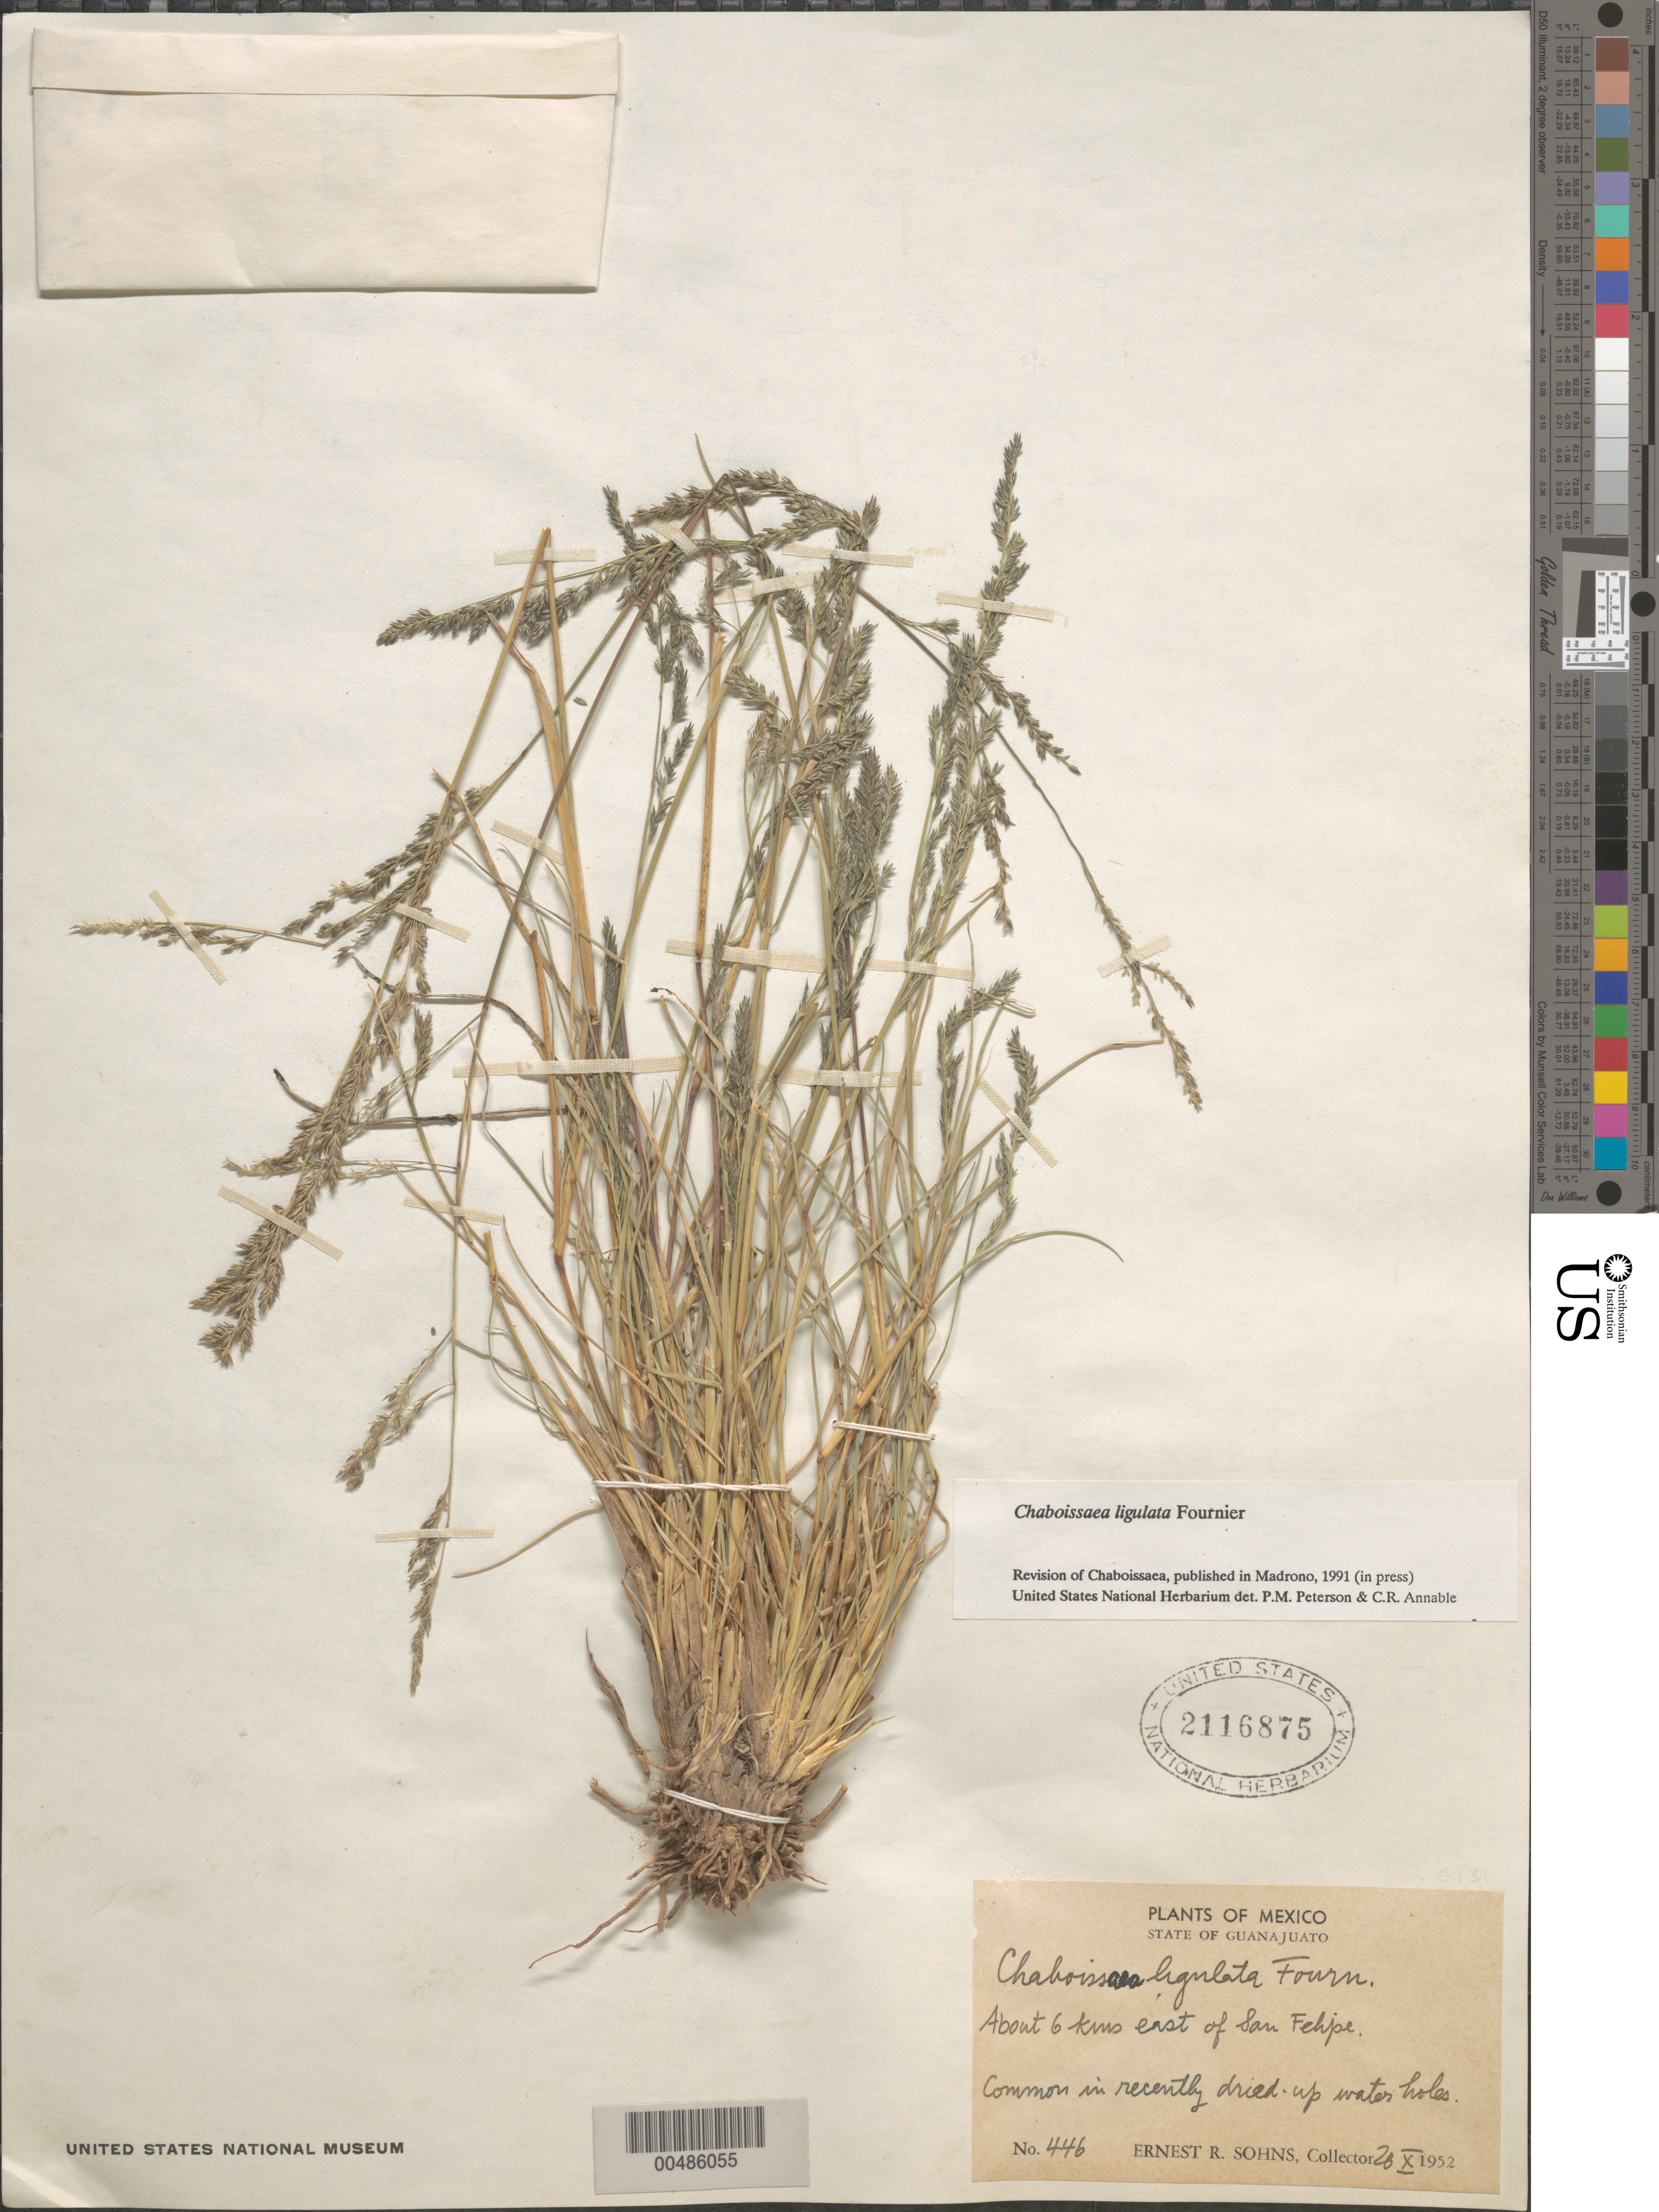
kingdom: Plantae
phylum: Tracheophyta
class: Liliopsida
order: Poales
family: Poaceae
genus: Chaboissaea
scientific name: Chaboissaea ligulata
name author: E. Fourn.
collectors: E. R. Sohns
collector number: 446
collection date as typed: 28 Oct 1952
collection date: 1952-10-28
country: Mexico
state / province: Guanajuato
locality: About 6 km W of San Felipe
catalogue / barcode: US 2116875